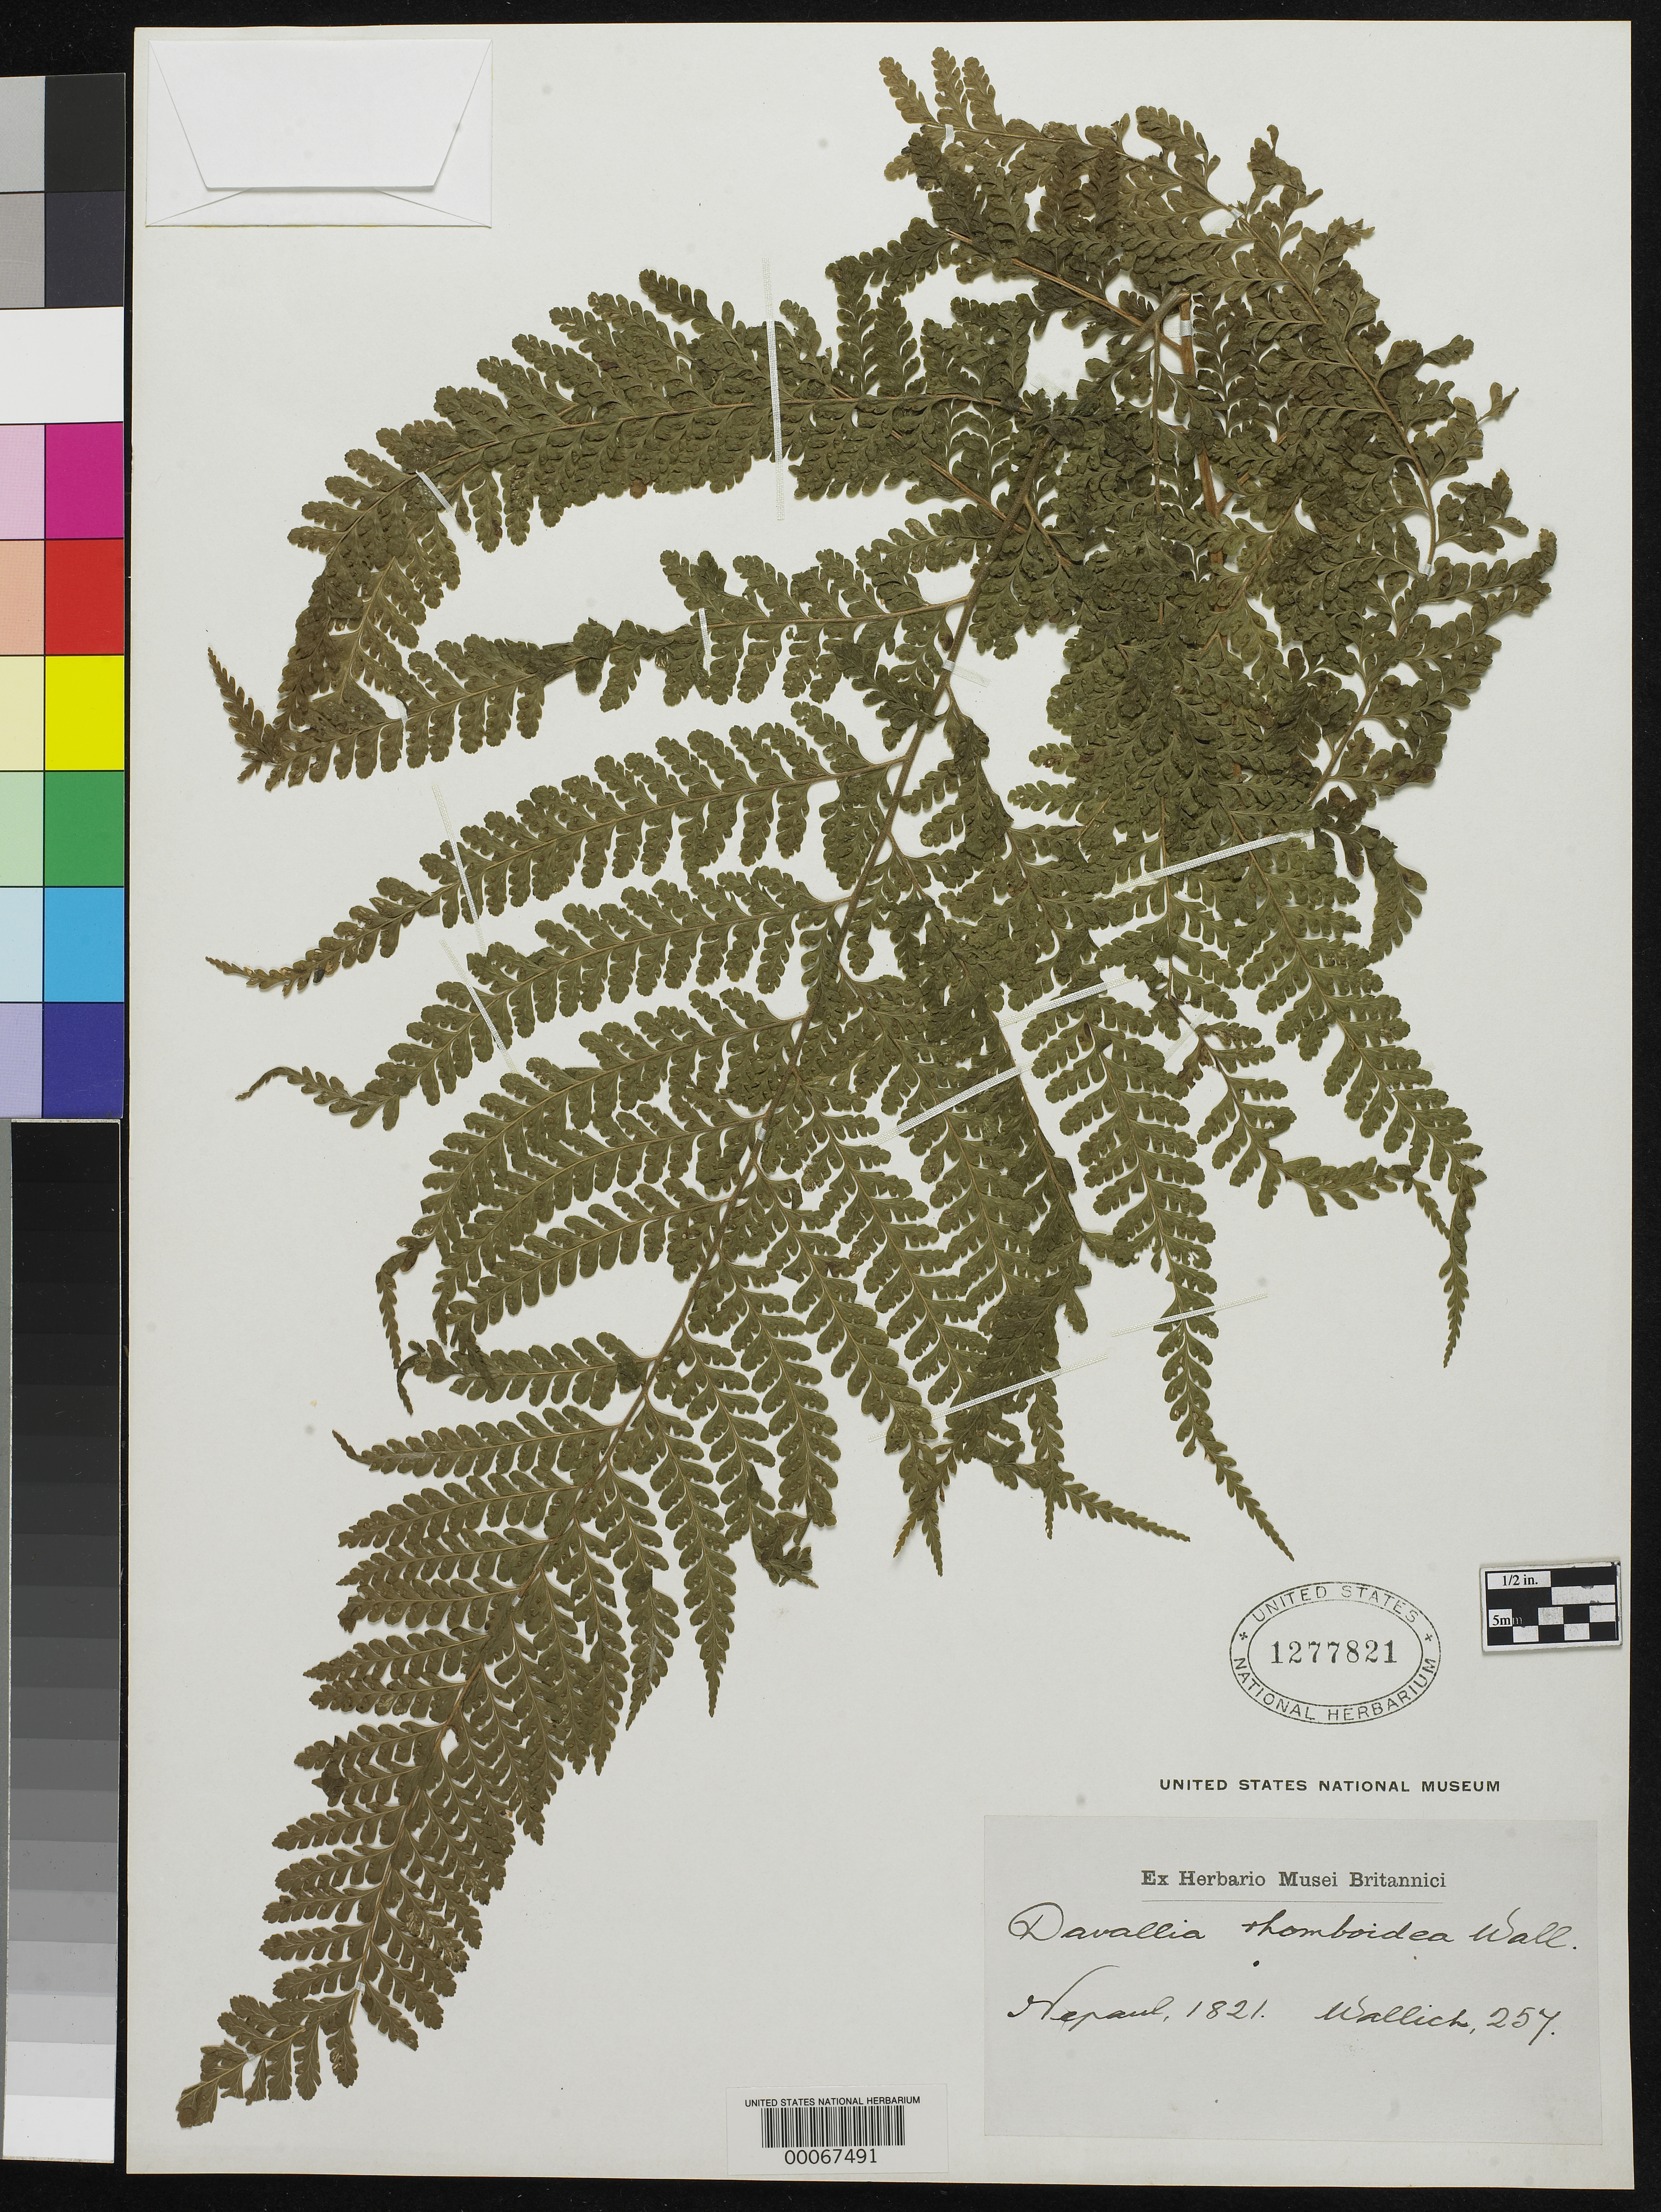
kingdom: Plantae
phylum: Tracheophyta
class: Polypodiopsida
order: Polypodiales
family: Davalliaceae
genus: Davallia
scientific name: Davallia rhomboidea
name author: Wall. ex Kunze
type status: Type Collection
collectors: N. Wallich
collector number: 257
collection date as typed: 1821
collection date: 1821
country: Nepal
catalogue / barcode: US 1277821